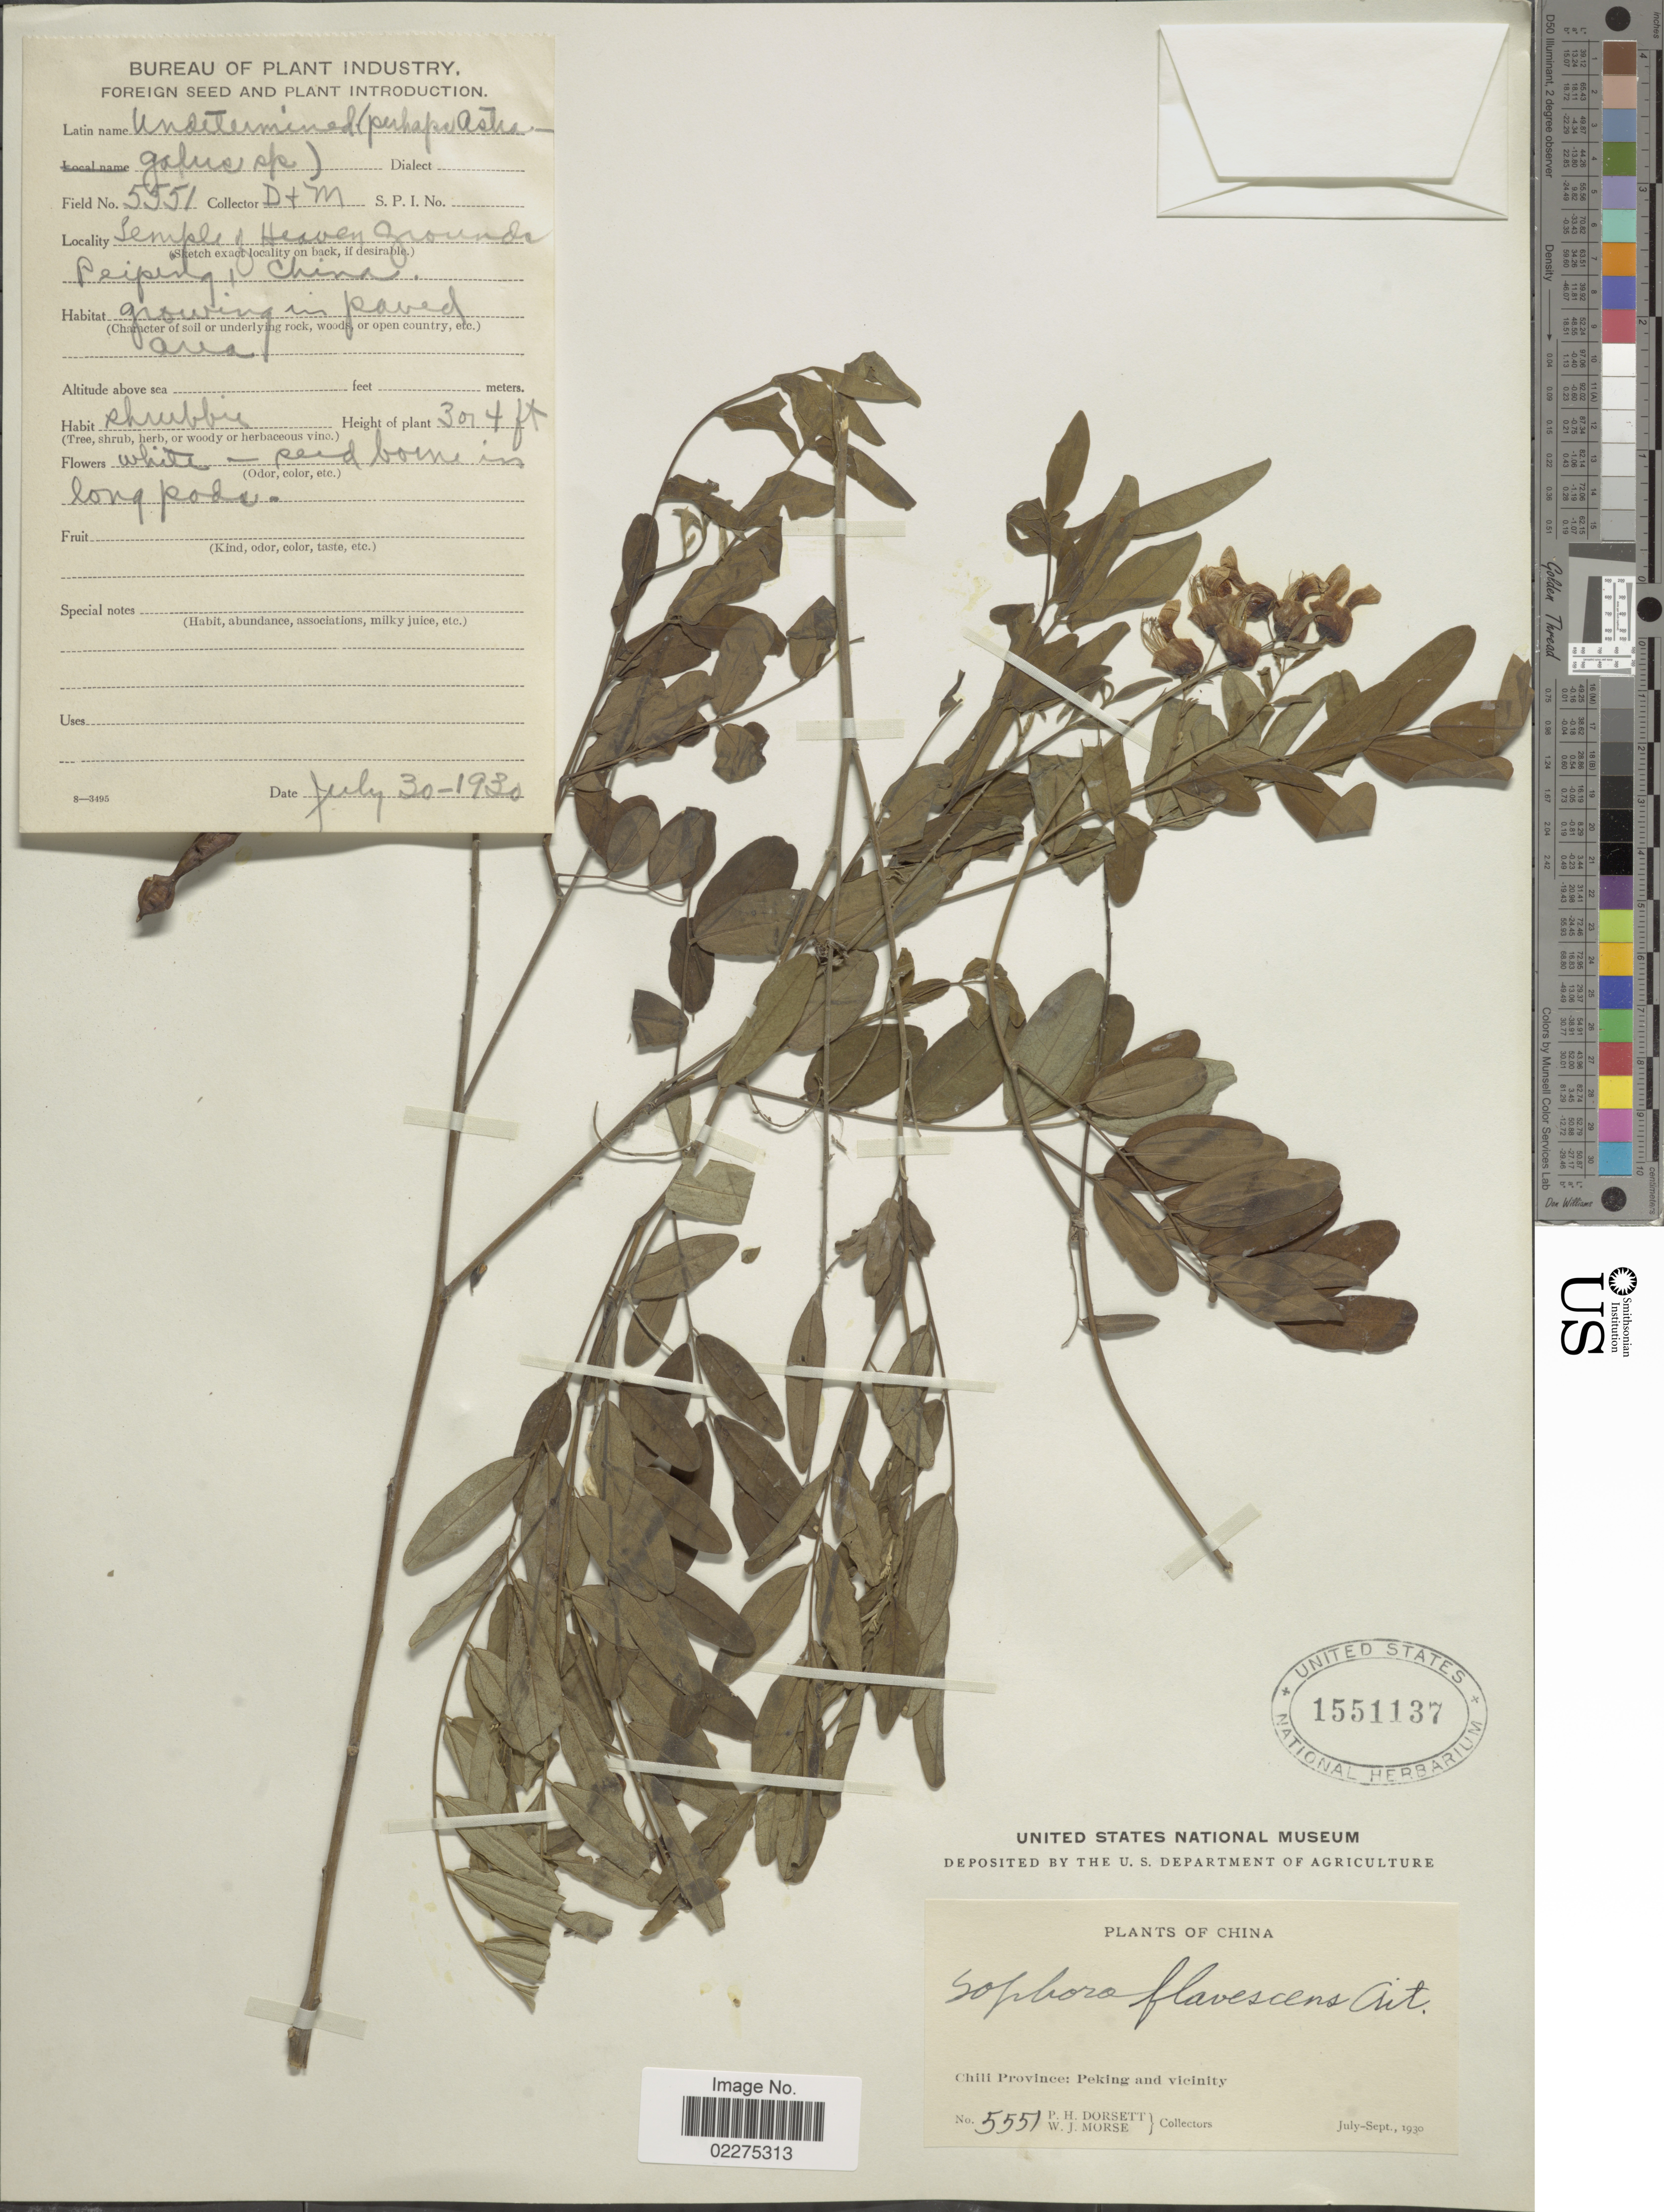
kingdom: Plantae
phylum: Tracheophyta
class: Magnoliopsida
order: Fabales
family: Fabaceae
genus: Sophora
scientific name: Sophora flavescens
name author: Aiton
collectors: P. H. Dorsett & W. J. Morse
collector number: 5551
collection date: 1930-07-30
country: China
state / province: Beijing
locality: Temple of Heaven grounds. Chili Province: Peking and vicinity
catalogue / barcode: US 1551137